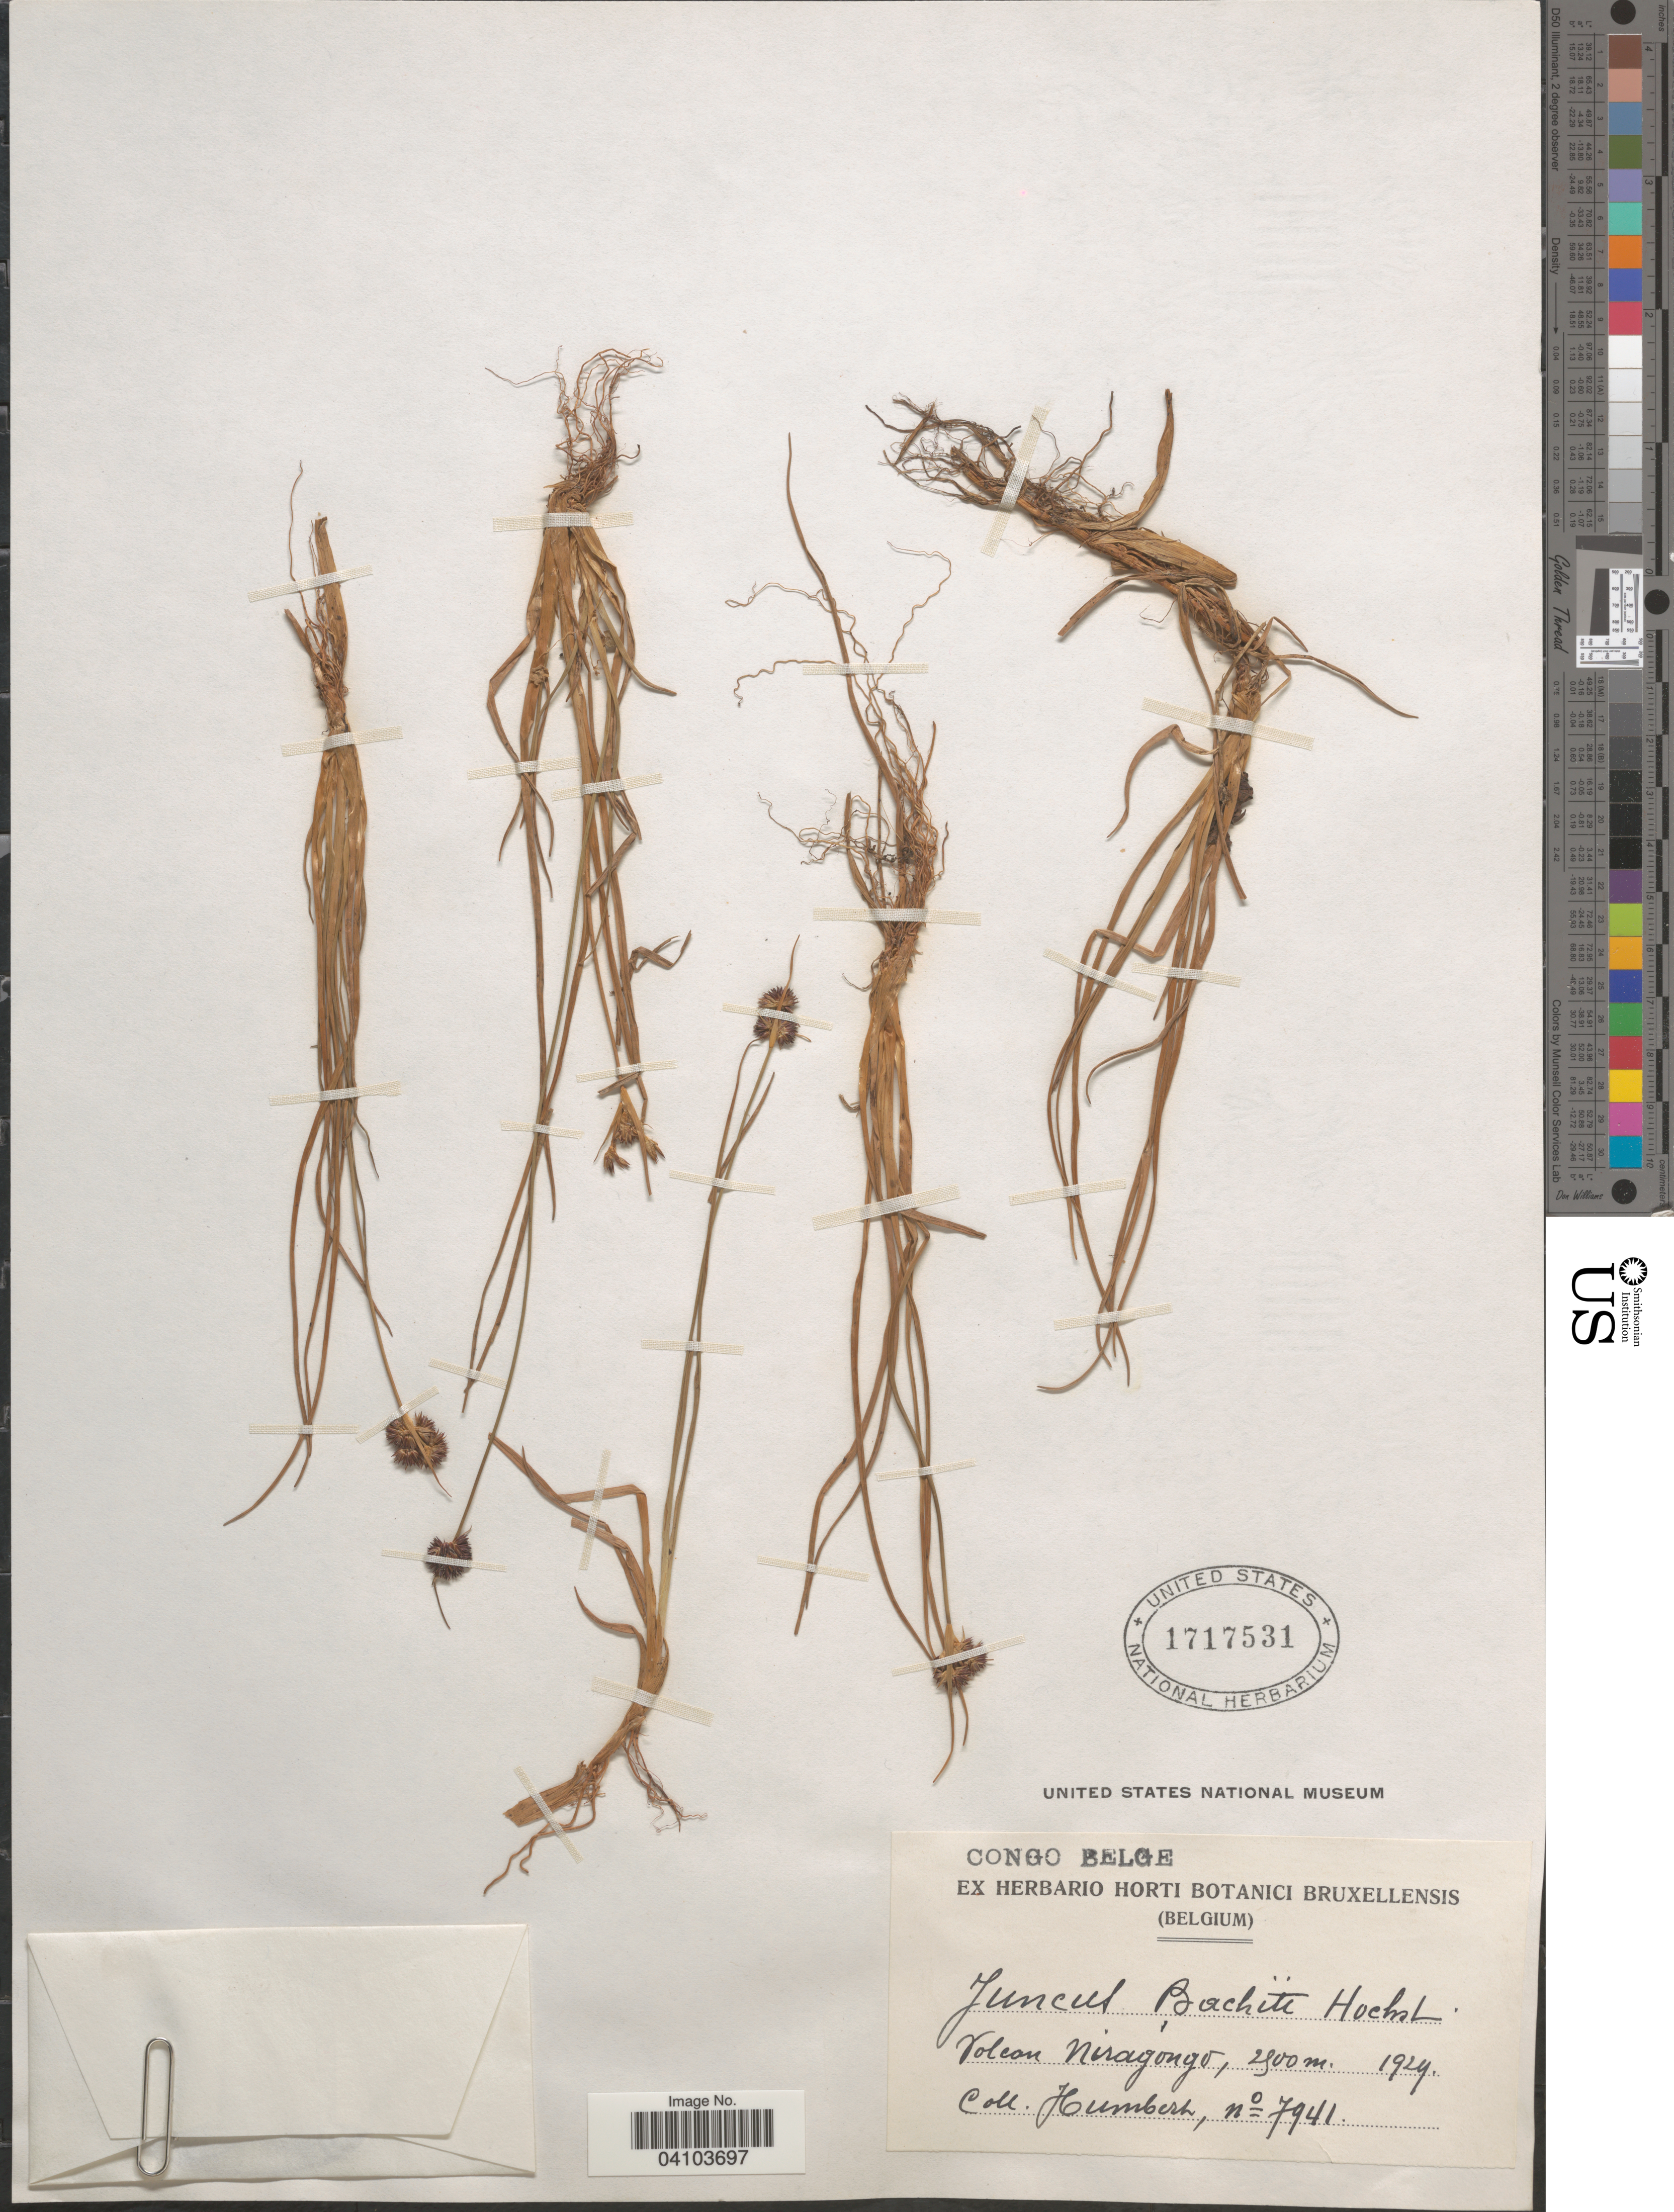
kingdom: Plantae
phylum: Tracheophyta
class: Liliopsida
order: Poales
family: Juncaceae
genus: Juncus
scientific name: Juncus bachiti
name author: Hochst. ex Steud.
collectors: -- Humbert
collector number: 7941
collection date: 1929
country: Congo, Democratic Republic of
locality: Congo Belge. Volcan Niragóngo.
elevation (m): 2900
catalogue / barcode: US 1717531